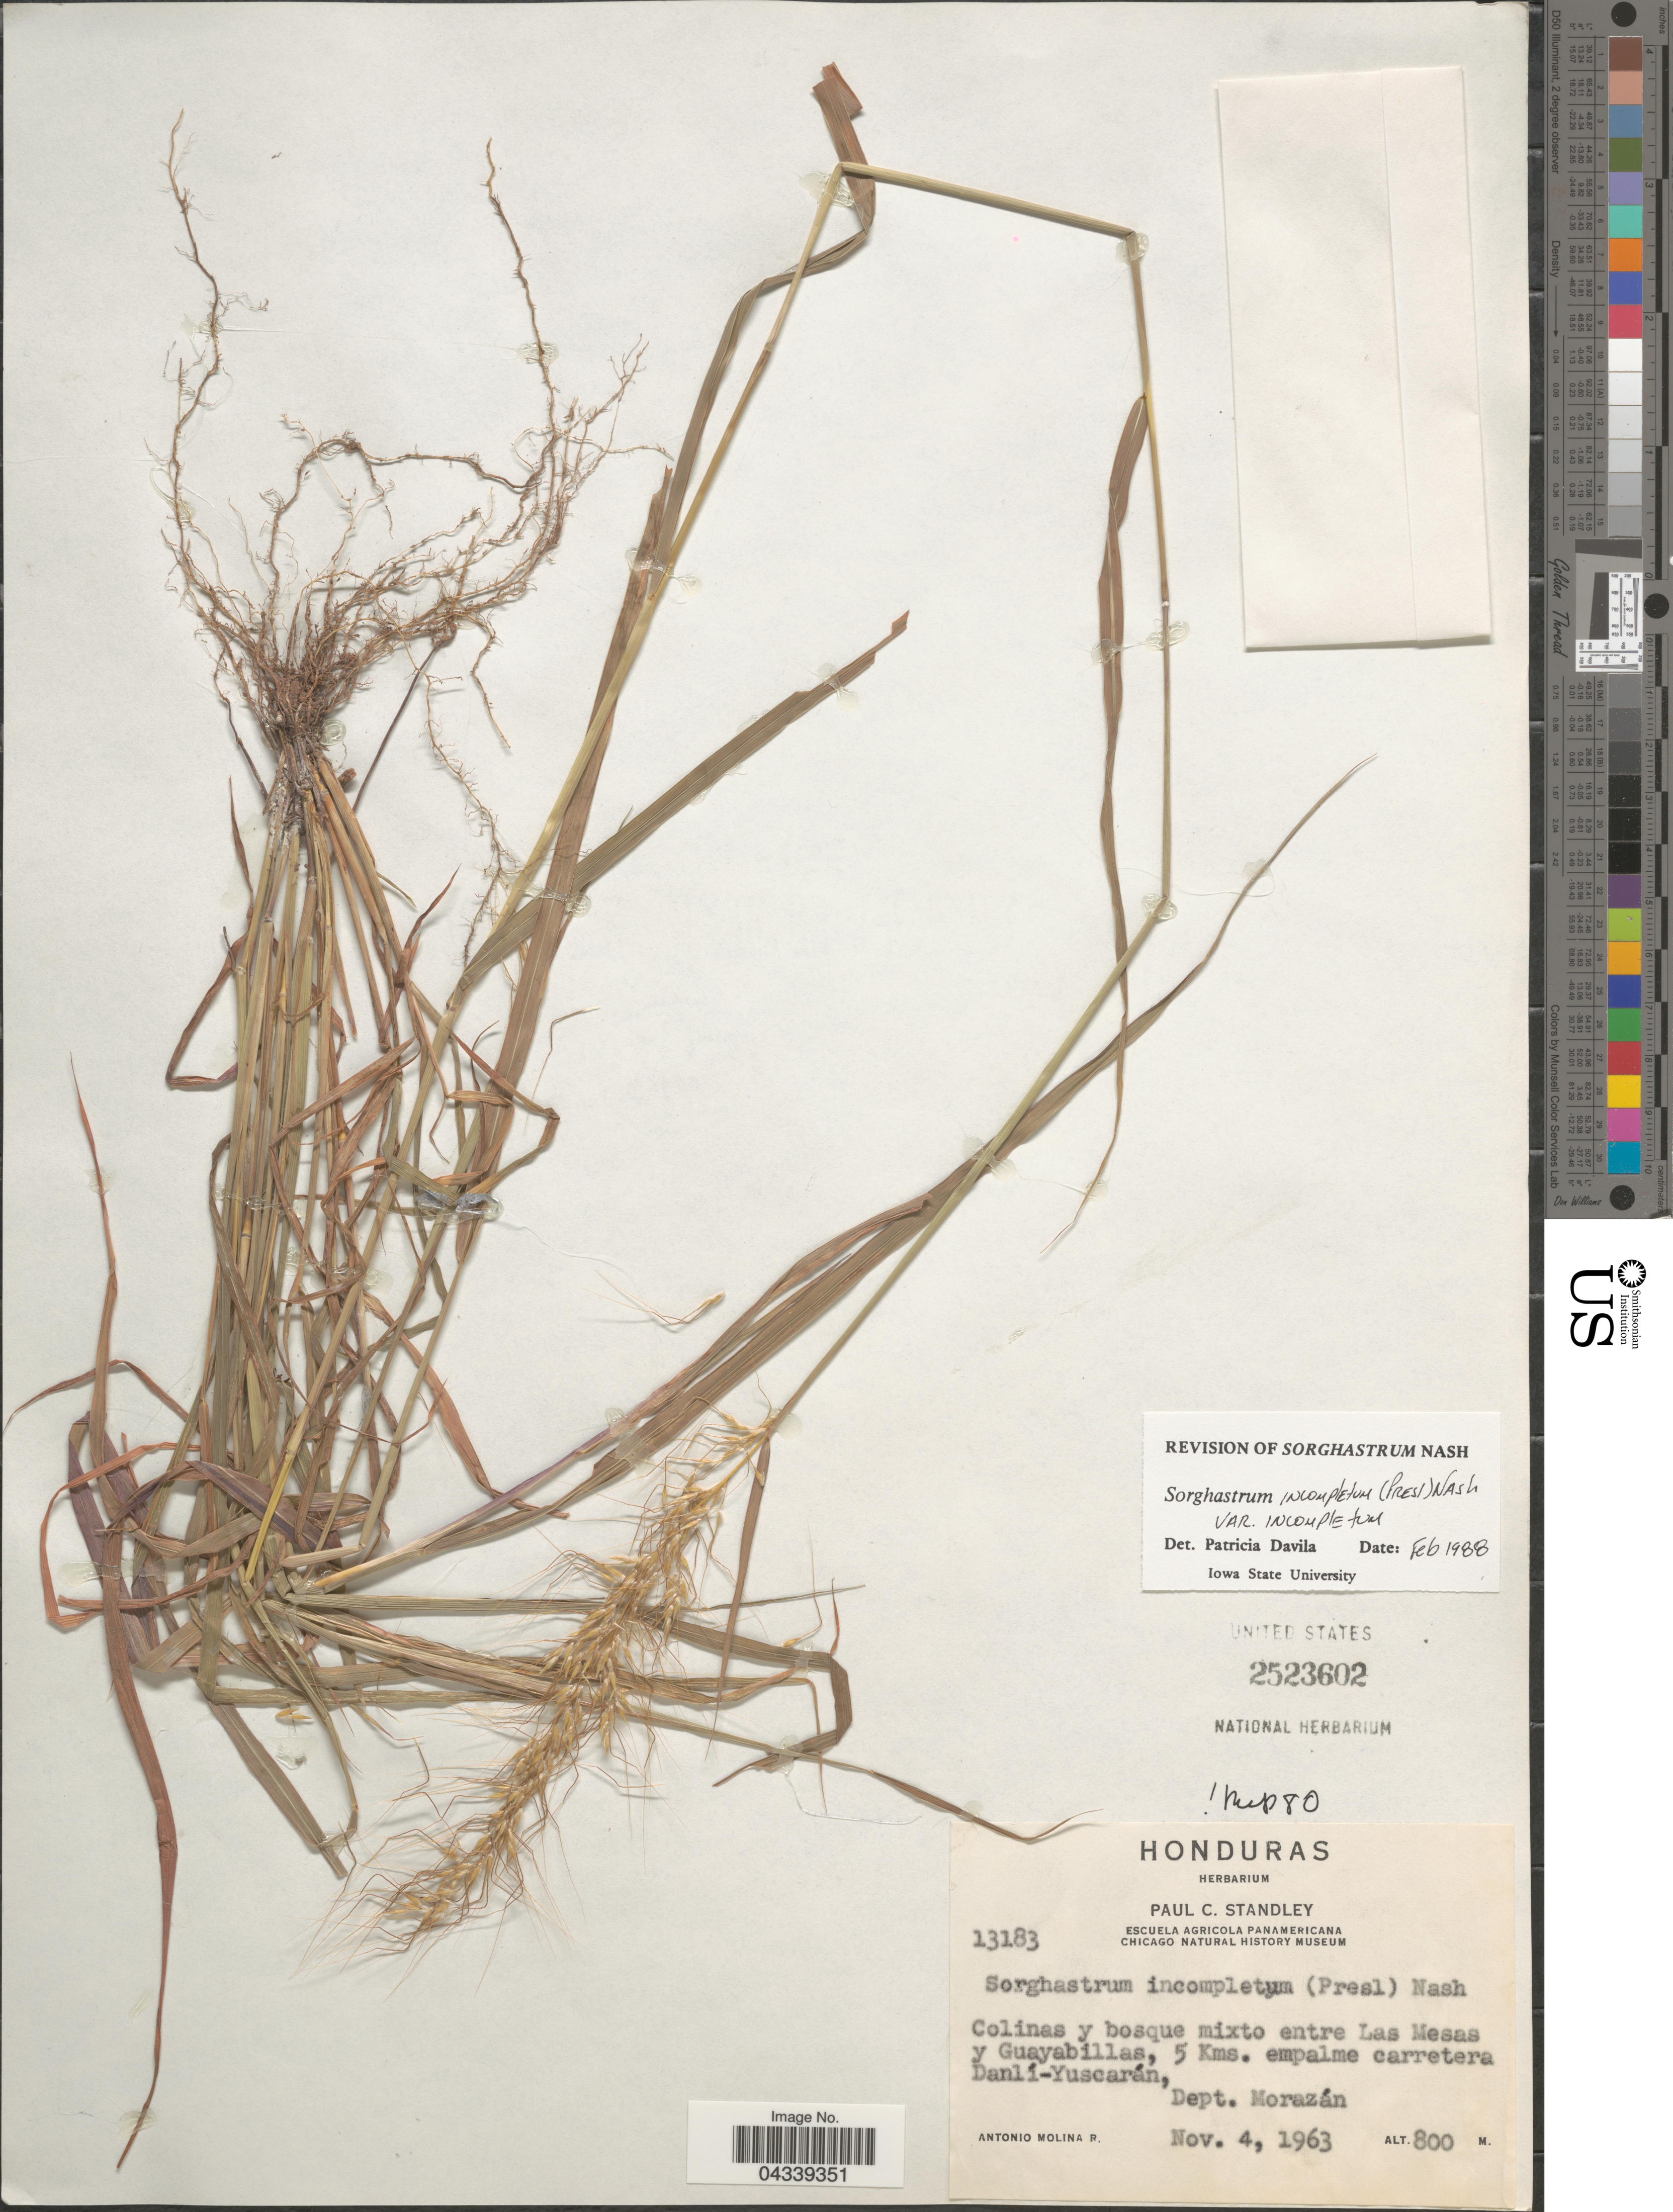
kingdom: Plantae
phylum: Tracheophyta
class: Liliopsida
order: Poales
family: Poaceae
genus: Sorghastrum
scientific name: Sorghastrum incompletum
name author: (J. Presl) Nash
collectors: A. Molina R.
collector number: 13183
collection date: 1963-11-04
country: Honduras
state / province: Fco. Morazán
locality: Colinas y bosque mixto entre Las Mesas y Guayabillas, 5 Kms. empalme carretera Danlí-Yuscarán, Dept. Morazán.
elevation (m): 800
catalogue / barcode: US 2523602